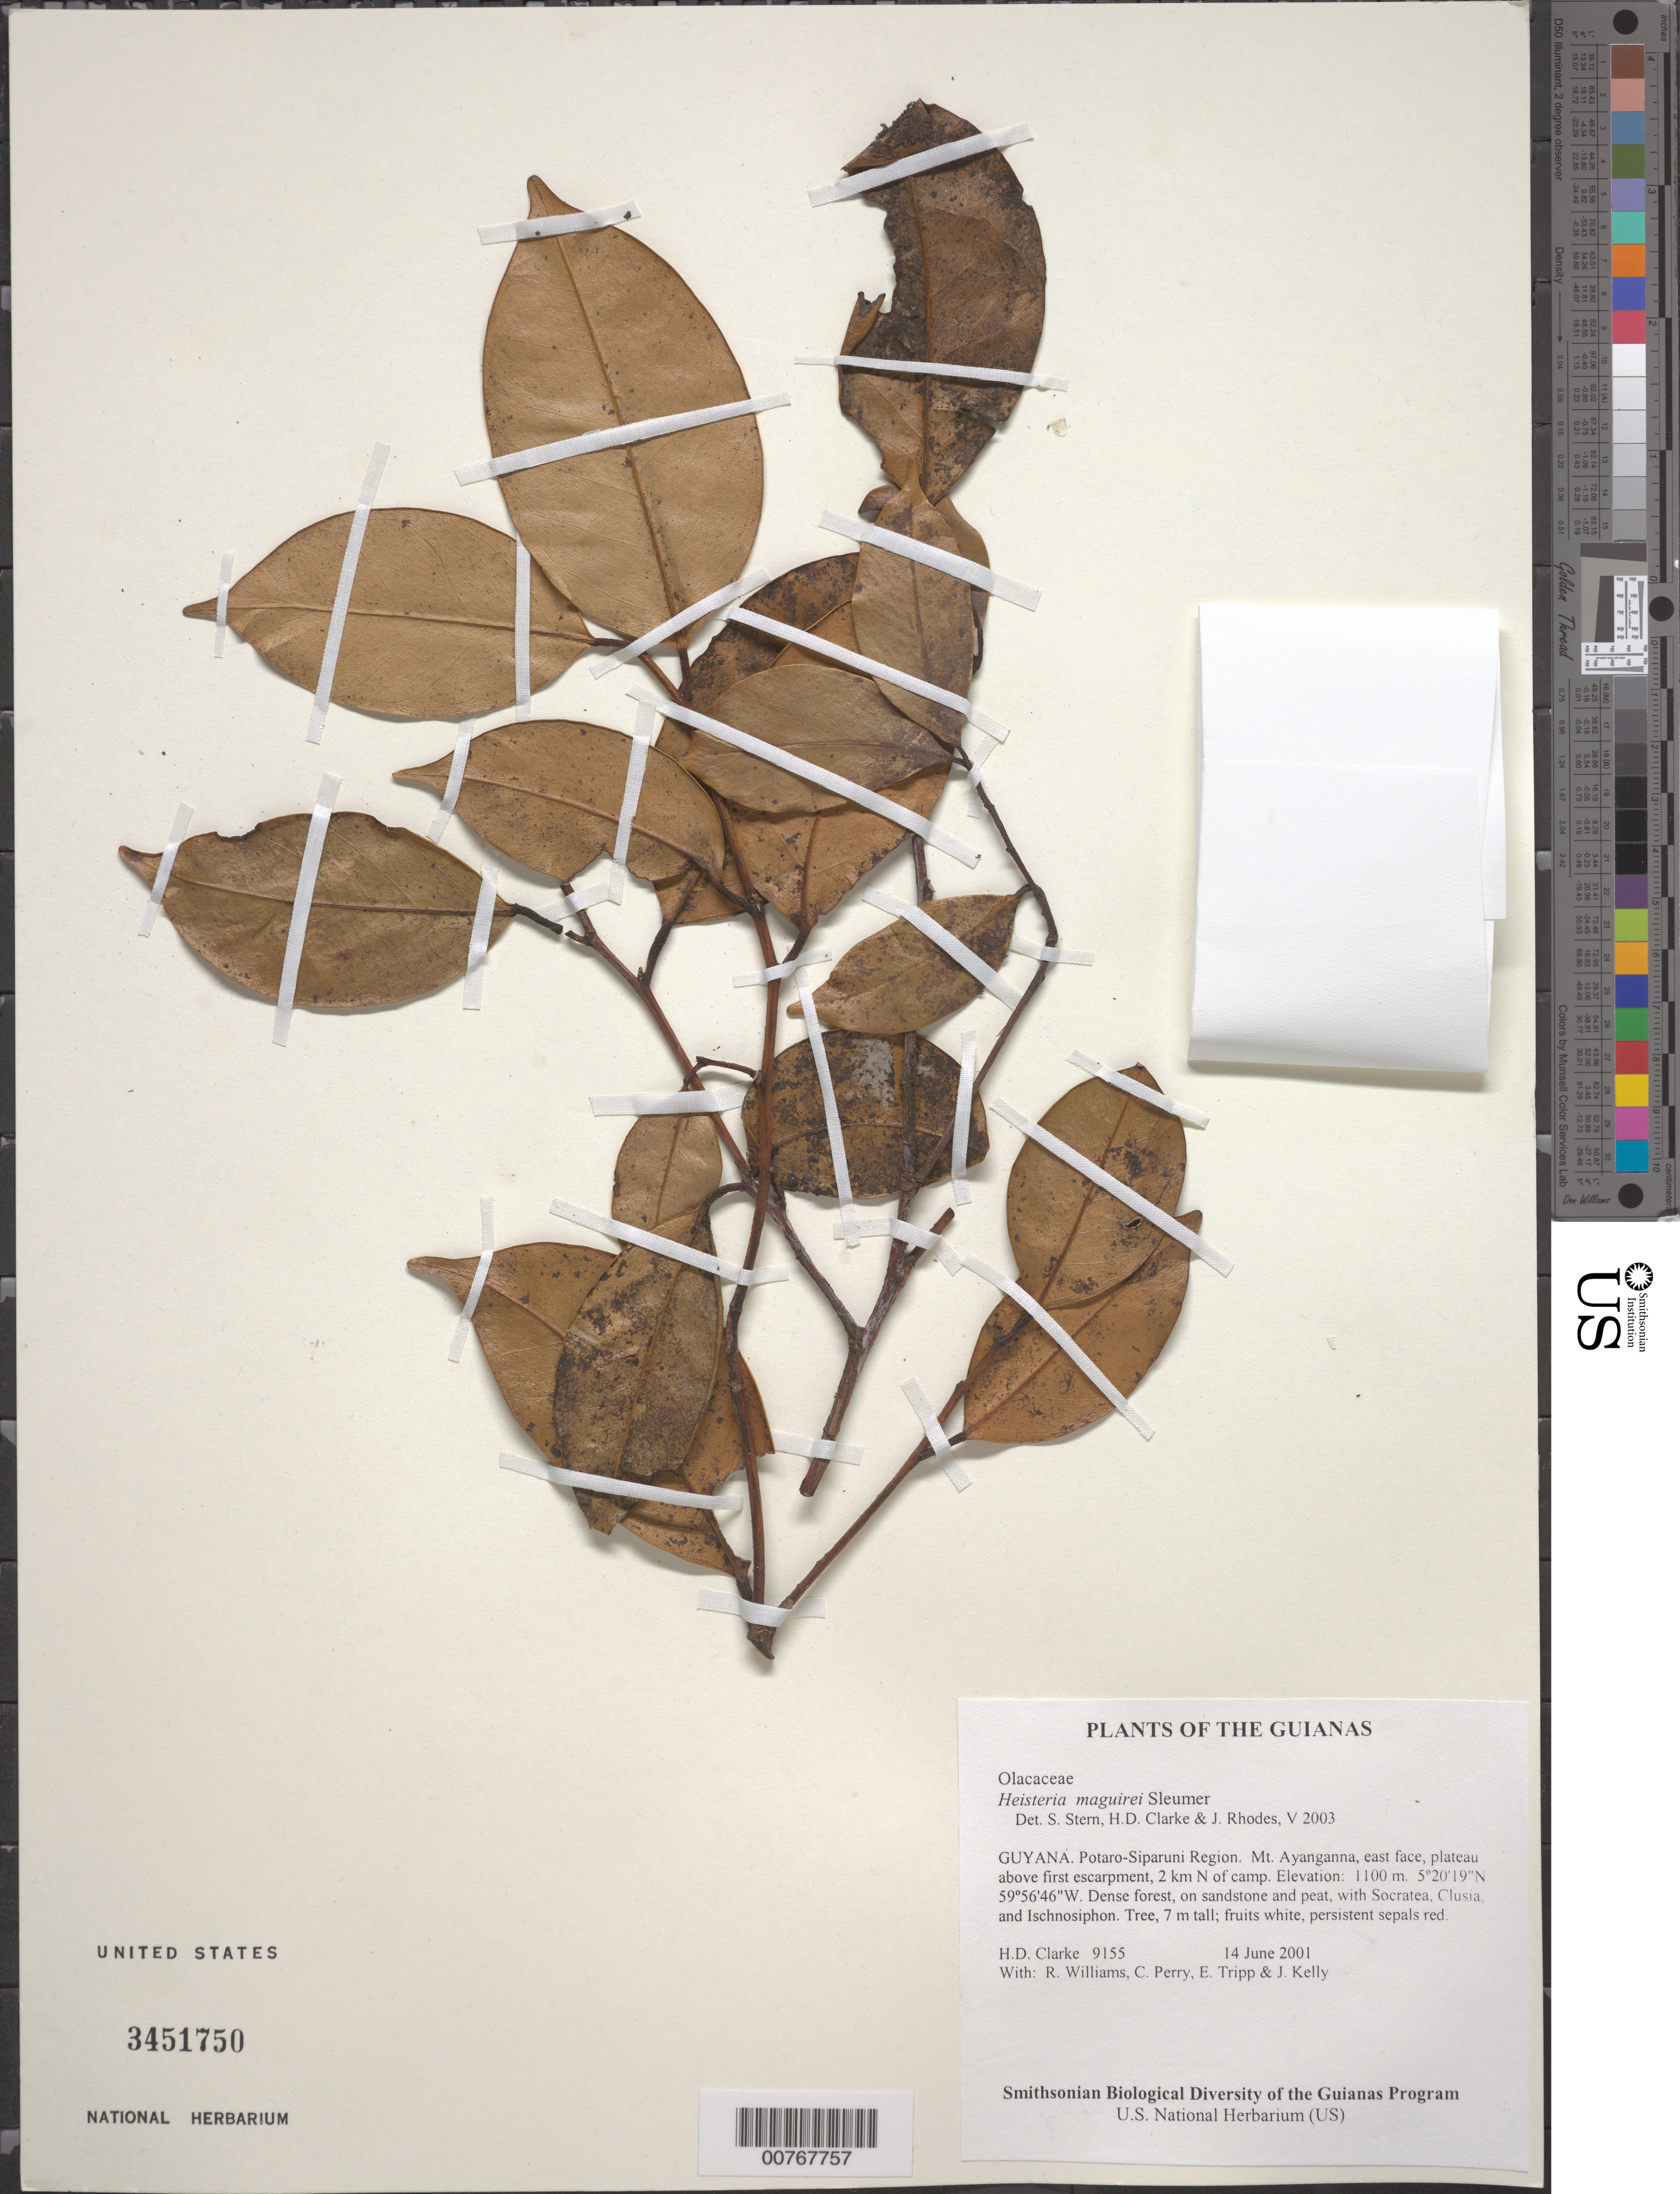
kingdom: Plantae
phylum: Tracheophyta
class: Magnoliopsida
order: Santalales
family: Erythropalaceae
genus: Heisteria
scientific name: Heisteria maguirei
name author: Sleumer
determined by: Clarke, H. D.; Rhodes, J.; Stern, S. R.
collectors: H. D. Clarke, R. Williams, C. Perry, E. Tripp & J. Kelly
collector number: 9155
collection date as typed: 14 June 2001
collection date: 2001-06-14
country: Guyana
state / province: Potaro-Siparuni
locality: Mt. Ayanganna, east face, plateau above first escarpment, 2 km N of camp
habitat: Dense forest, on sandstone and peat, with Socratea, Clusia, and Ischnosiphon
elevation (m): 1100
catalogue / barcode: US 3451750